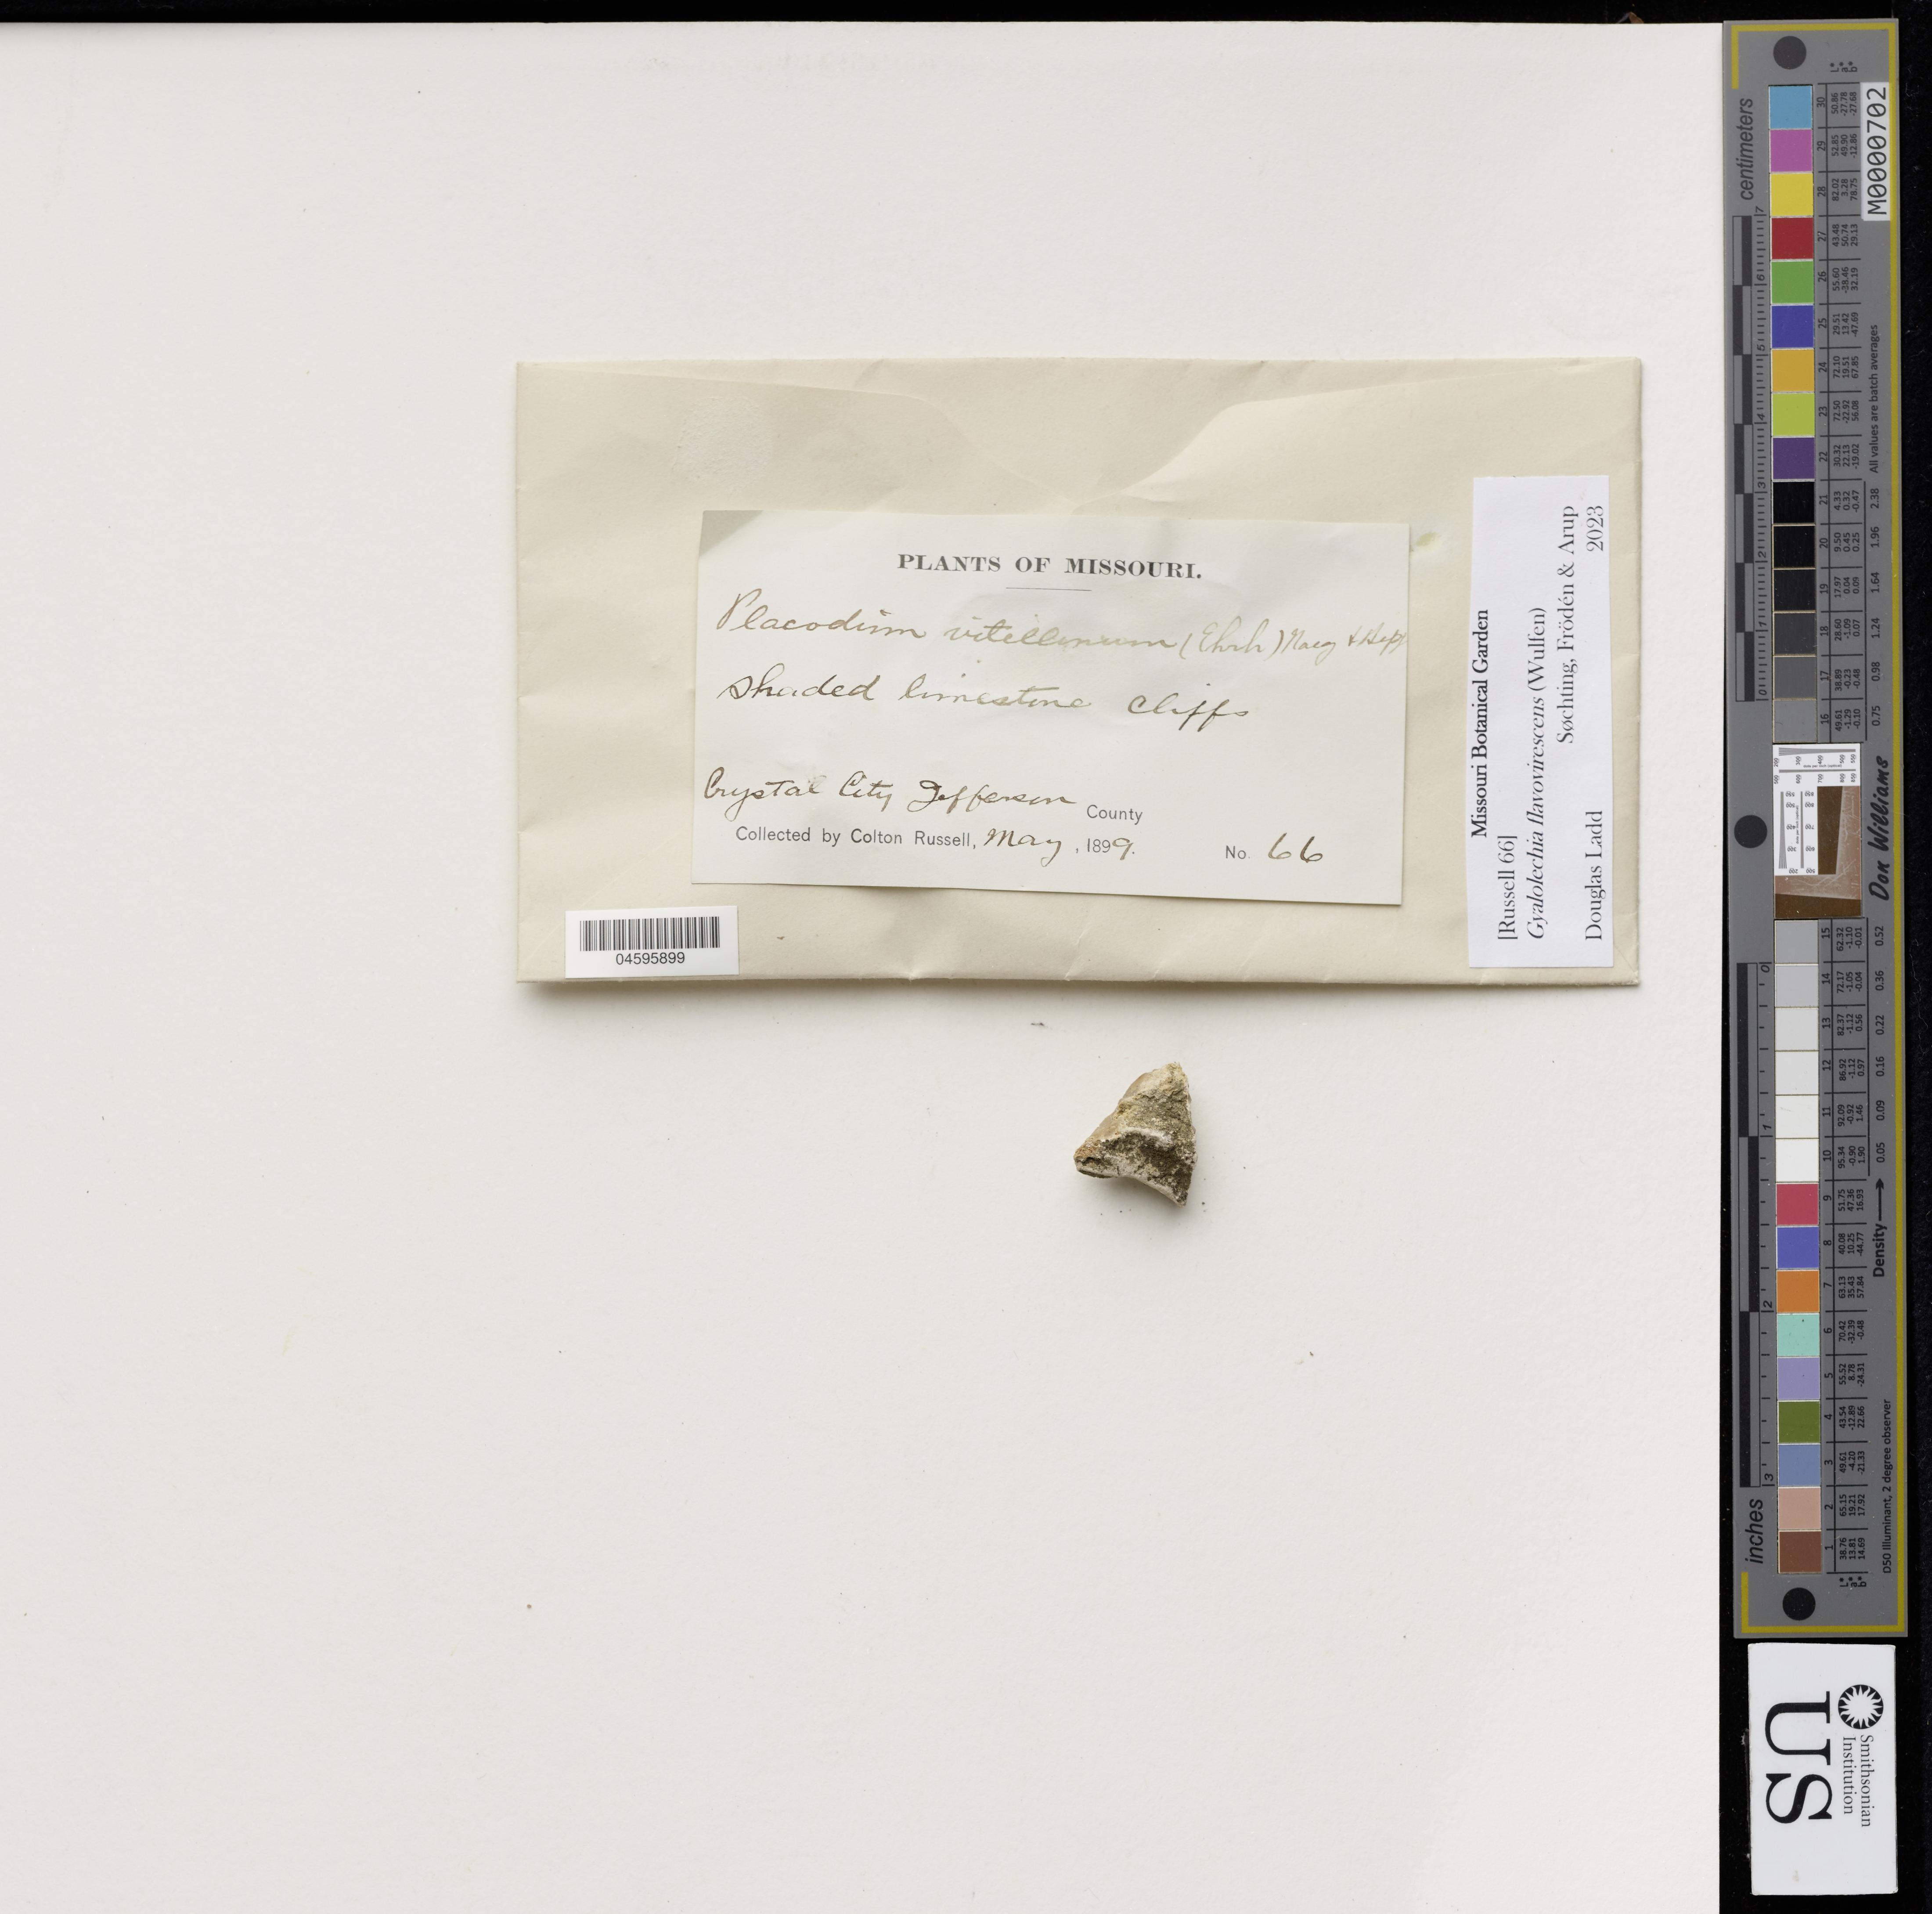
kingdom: Fungi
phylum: Ascomycota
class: Lecanoromycetes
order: Teloschistales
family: Teloschistaceae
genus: Gyalolechia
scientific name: Gyalolechia flavovirescens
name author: (Wulfen) Søchting et al.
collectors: C. Russell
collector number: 66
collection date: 1899-05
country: United States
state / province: Missouri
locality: Crystal City. Jefferson County.